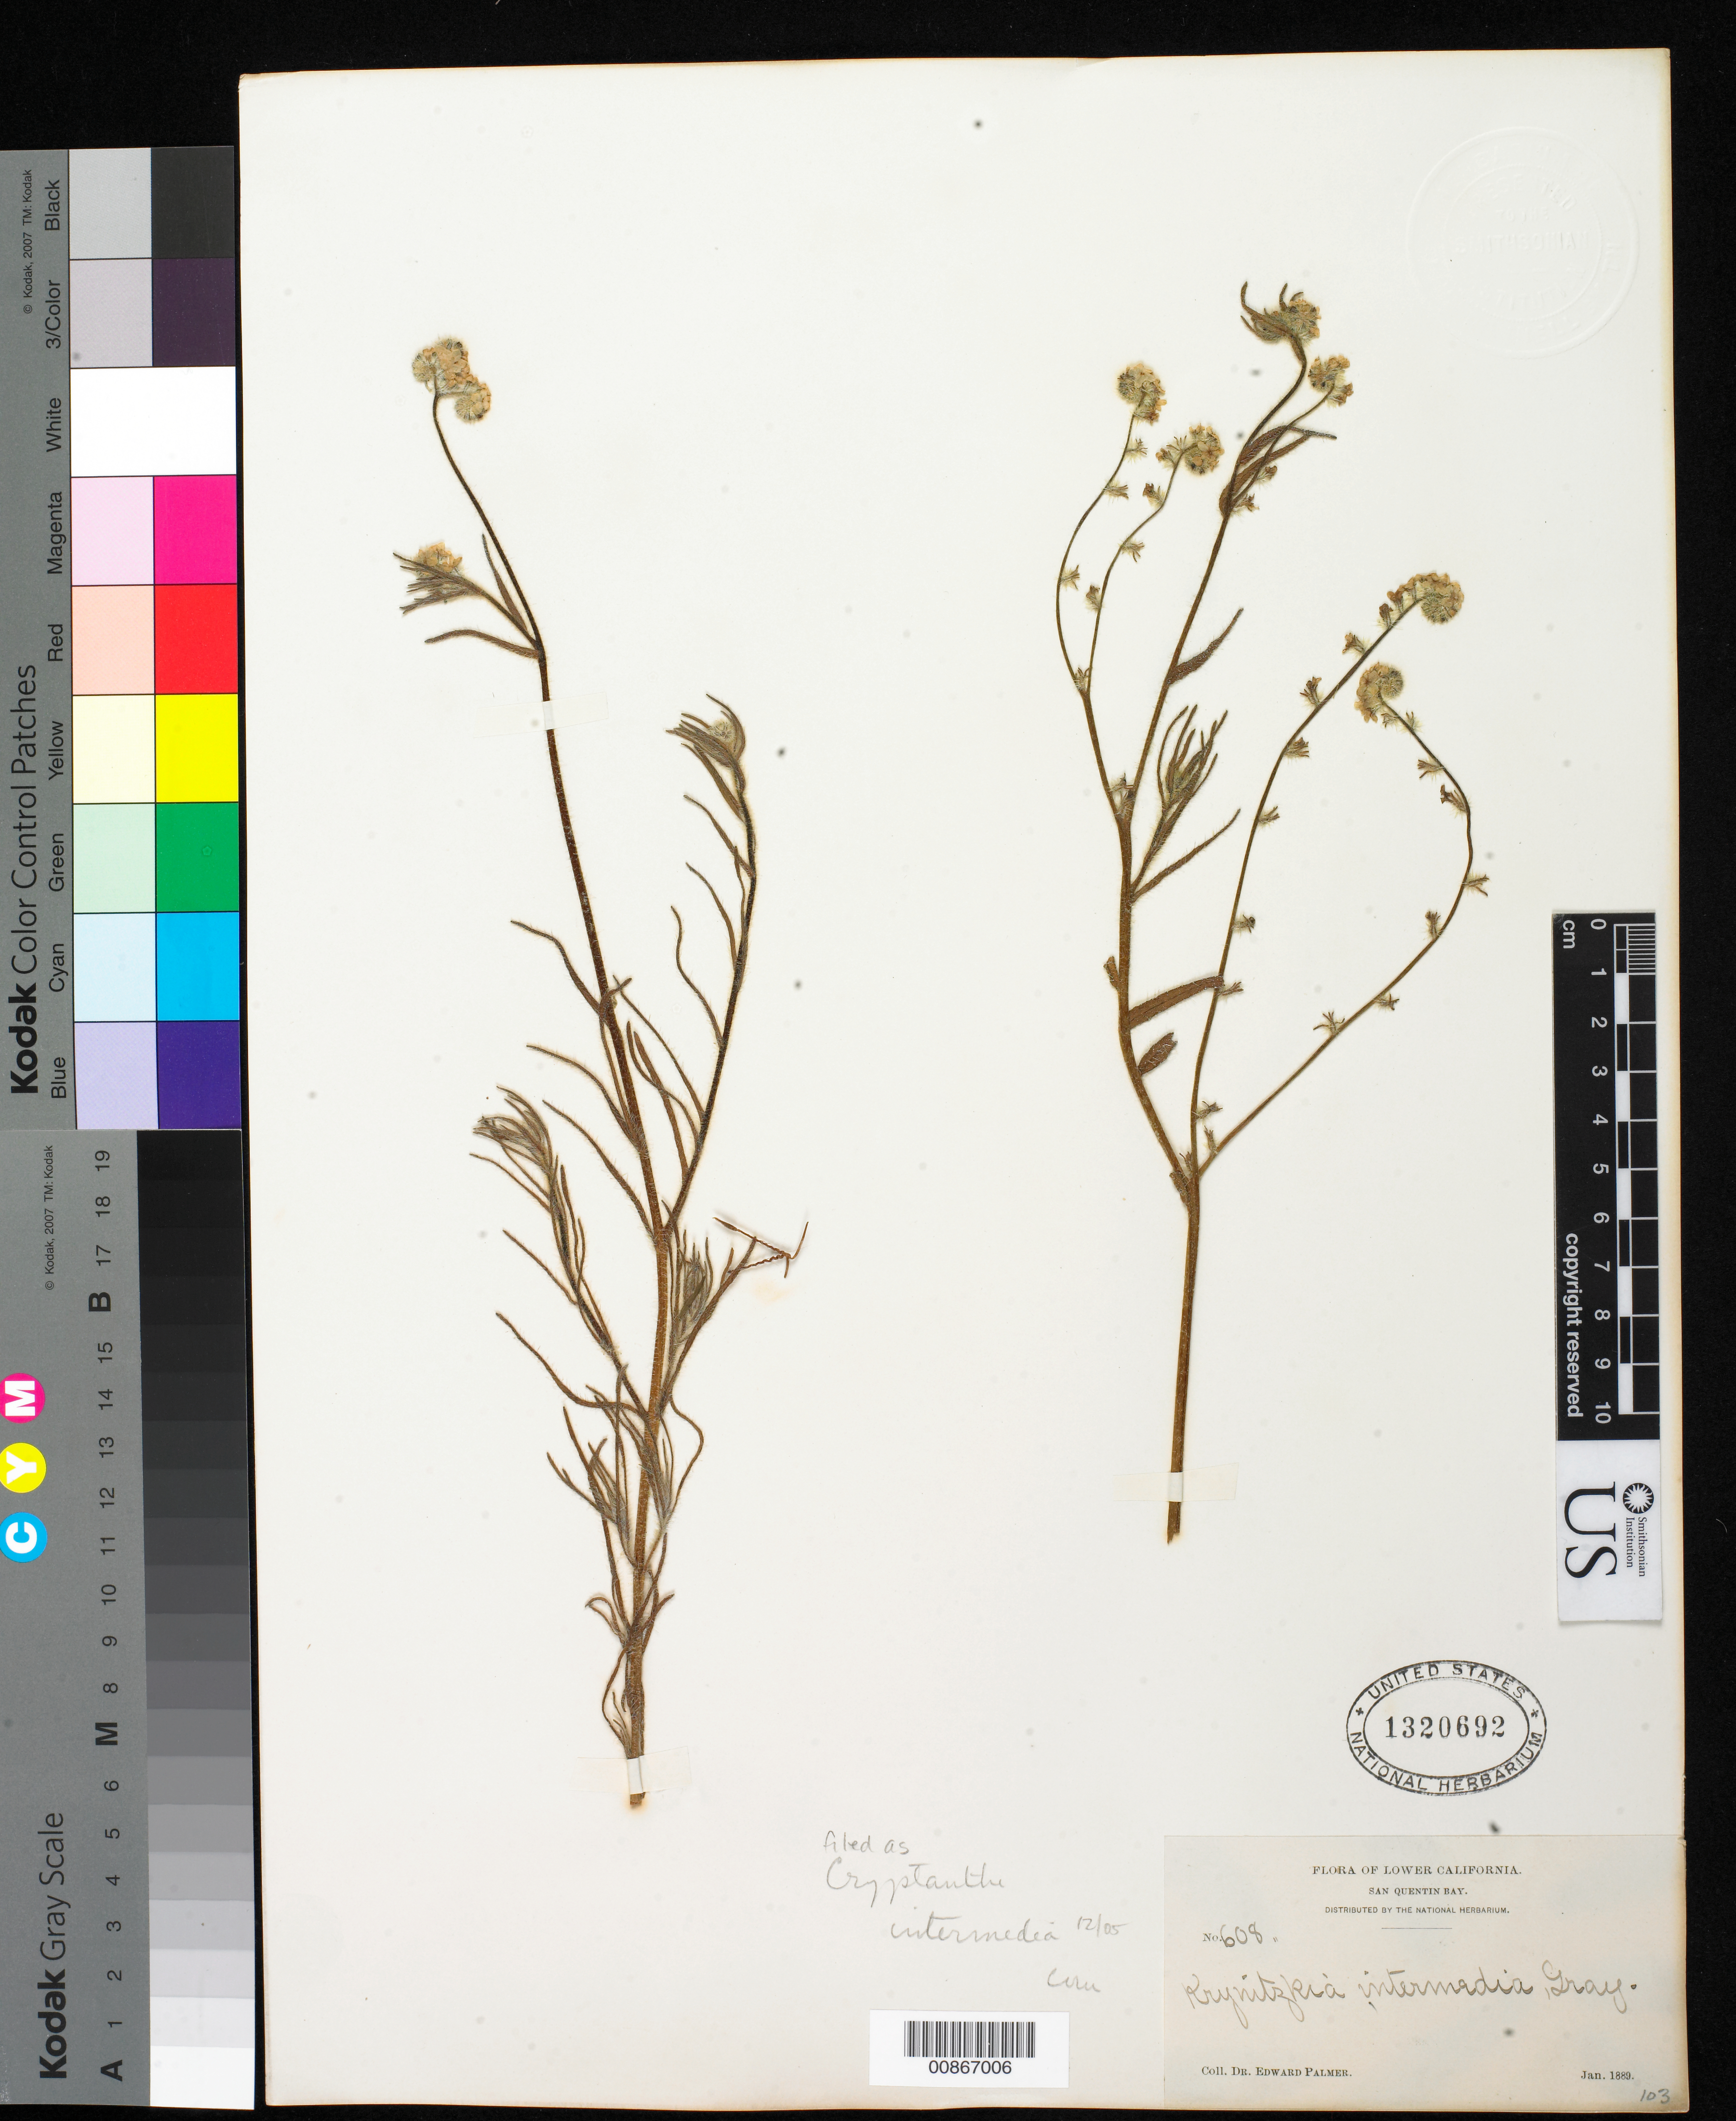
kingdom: Plantae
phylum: Tracheophyta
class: Magnoliopsida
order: Boraginales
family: Boraginaceae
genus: Cryptantha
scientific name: Cryptantha intermedia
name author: (A. Gray) Greene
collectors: E. Palmer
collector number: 608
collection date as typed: Jan 1889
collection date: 1889-01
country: Mexico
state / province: Baja California Norte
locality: San Quentin Bay, Baja California.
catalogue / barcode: US 1320692